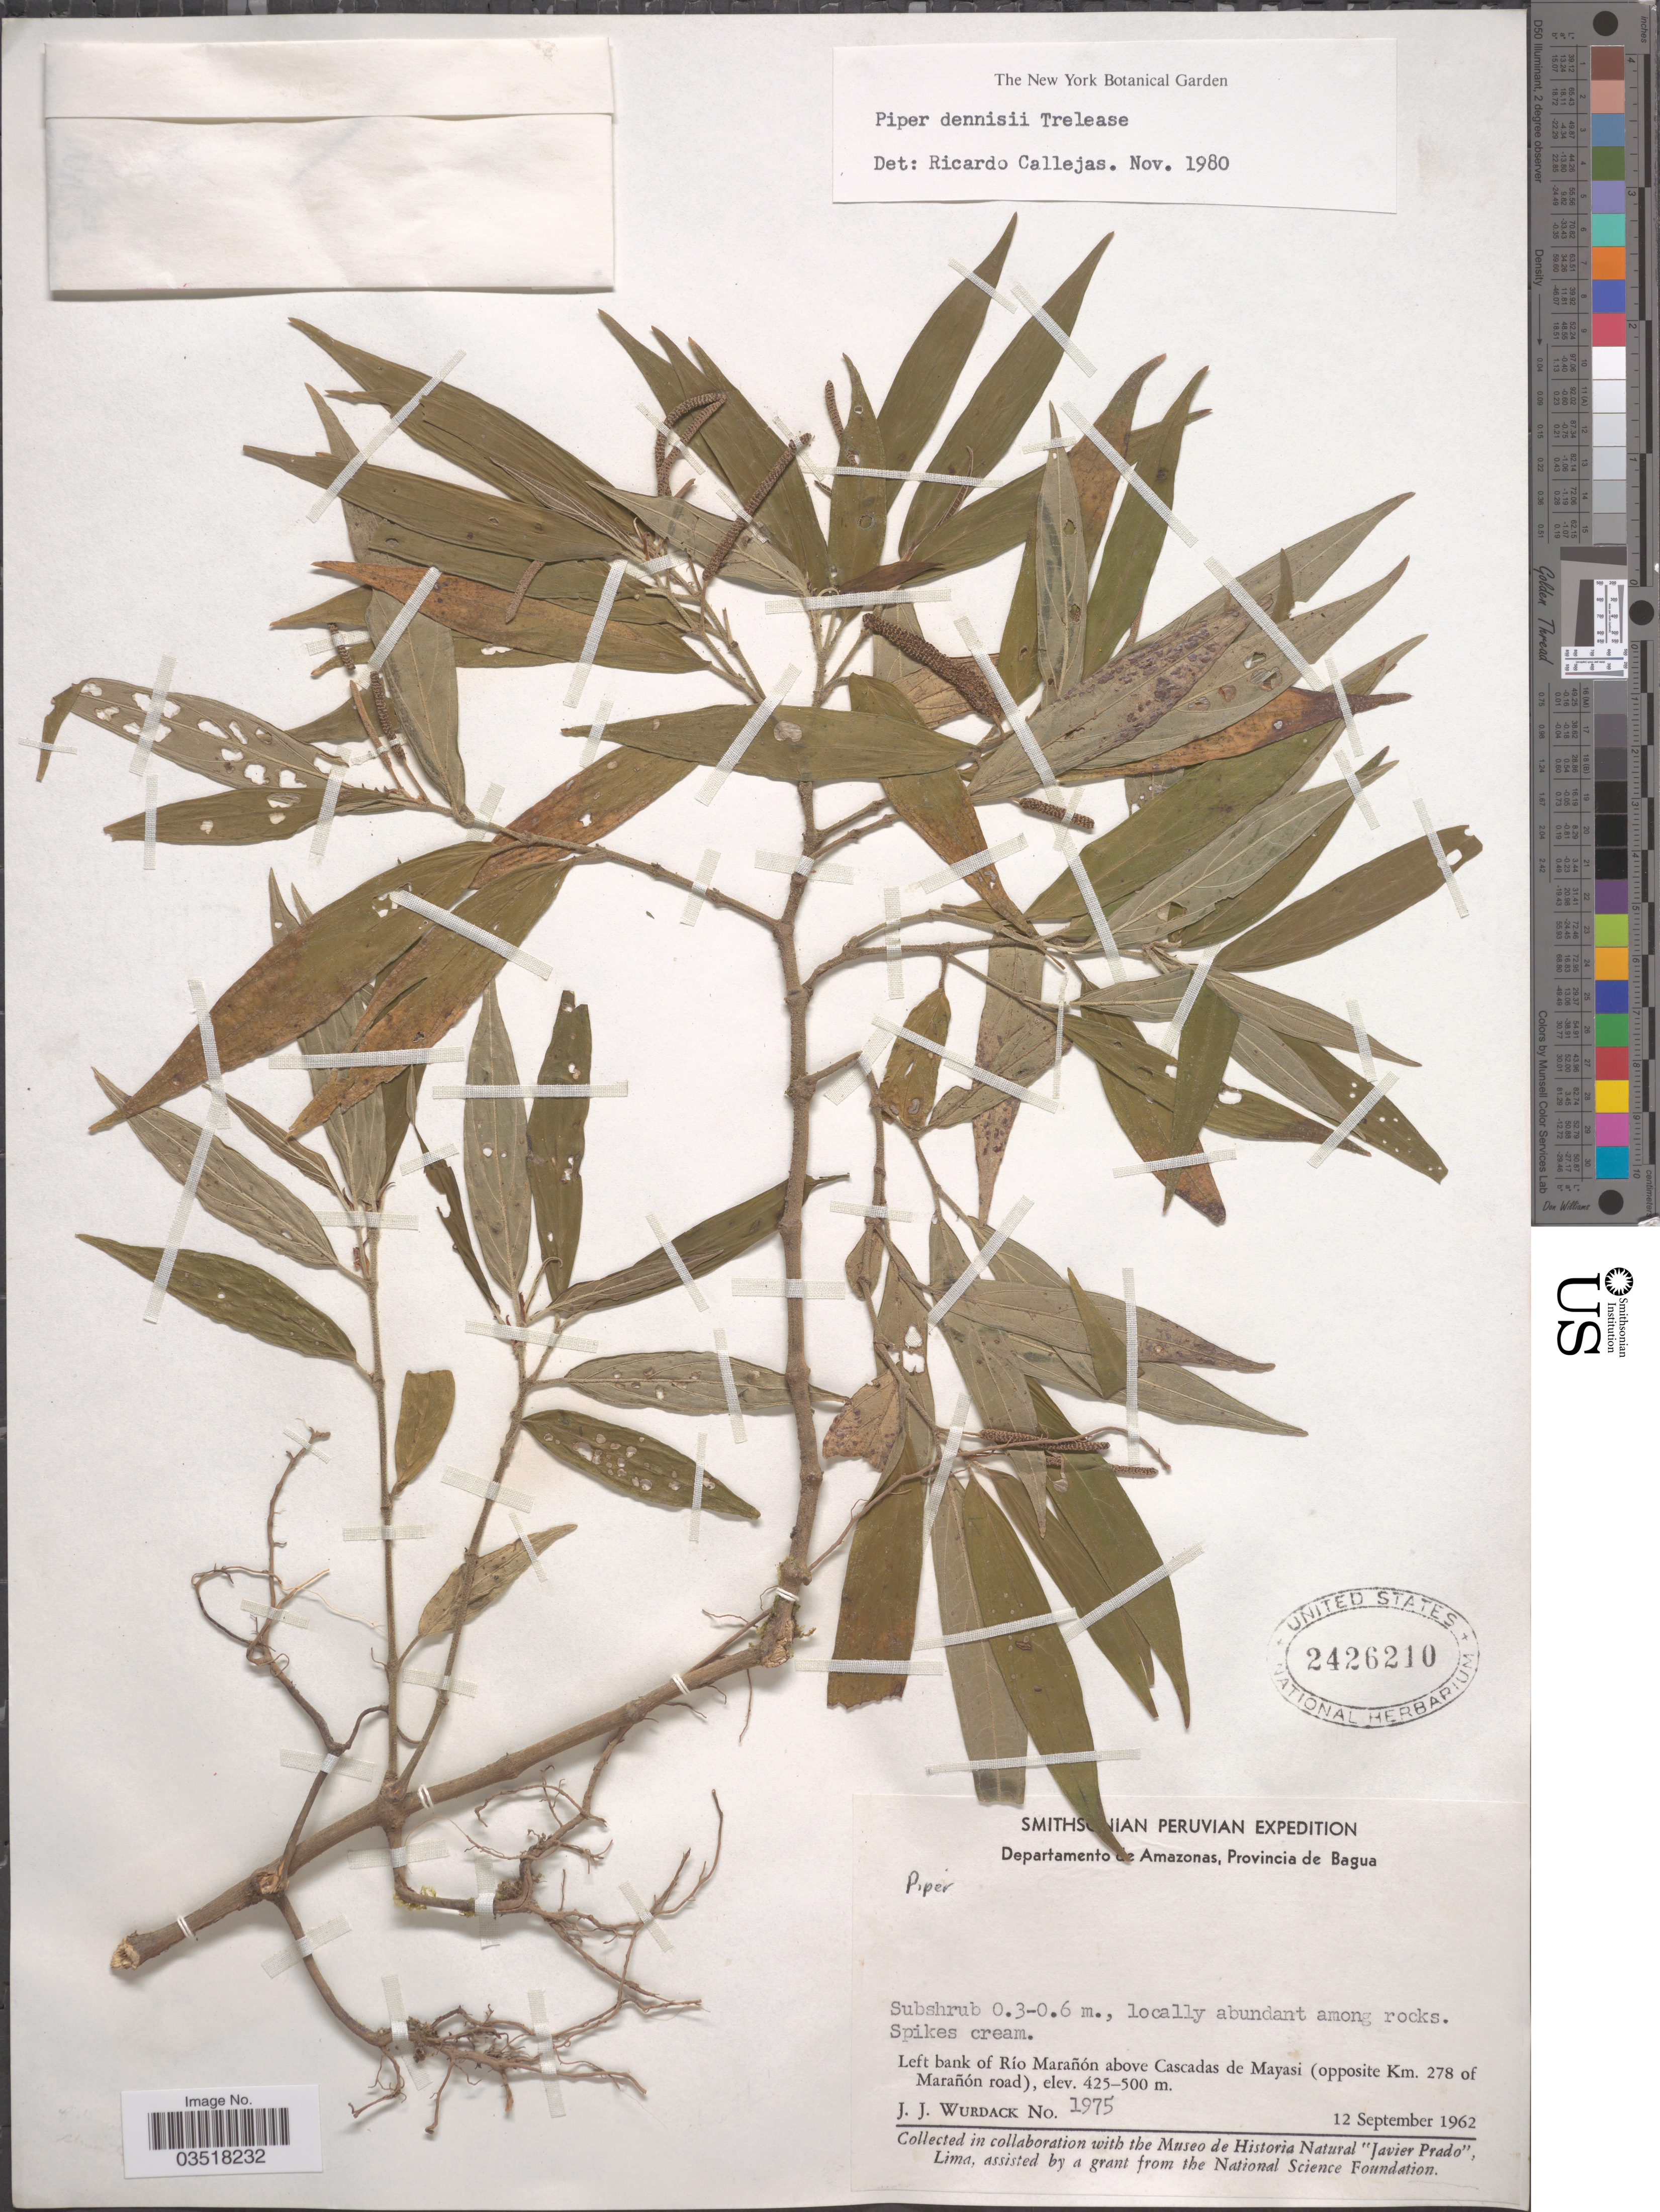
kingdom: Plantae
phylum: Tracheophyta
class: Magnoliopsida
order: Piperales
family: Piperaceae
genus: Piper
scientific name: Piper dennisii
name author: Trel.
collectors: J. J. Wurdack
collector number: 1975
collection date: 1962-09-12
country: Peru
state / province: Amazonas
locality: Departamento de Amazonas, Provincia de Bagua. Left bank of Río Marañón above Cascadas de Mayasi (opposite Km. 278 of Marañón road).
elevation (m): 425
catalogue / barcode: US 2426210